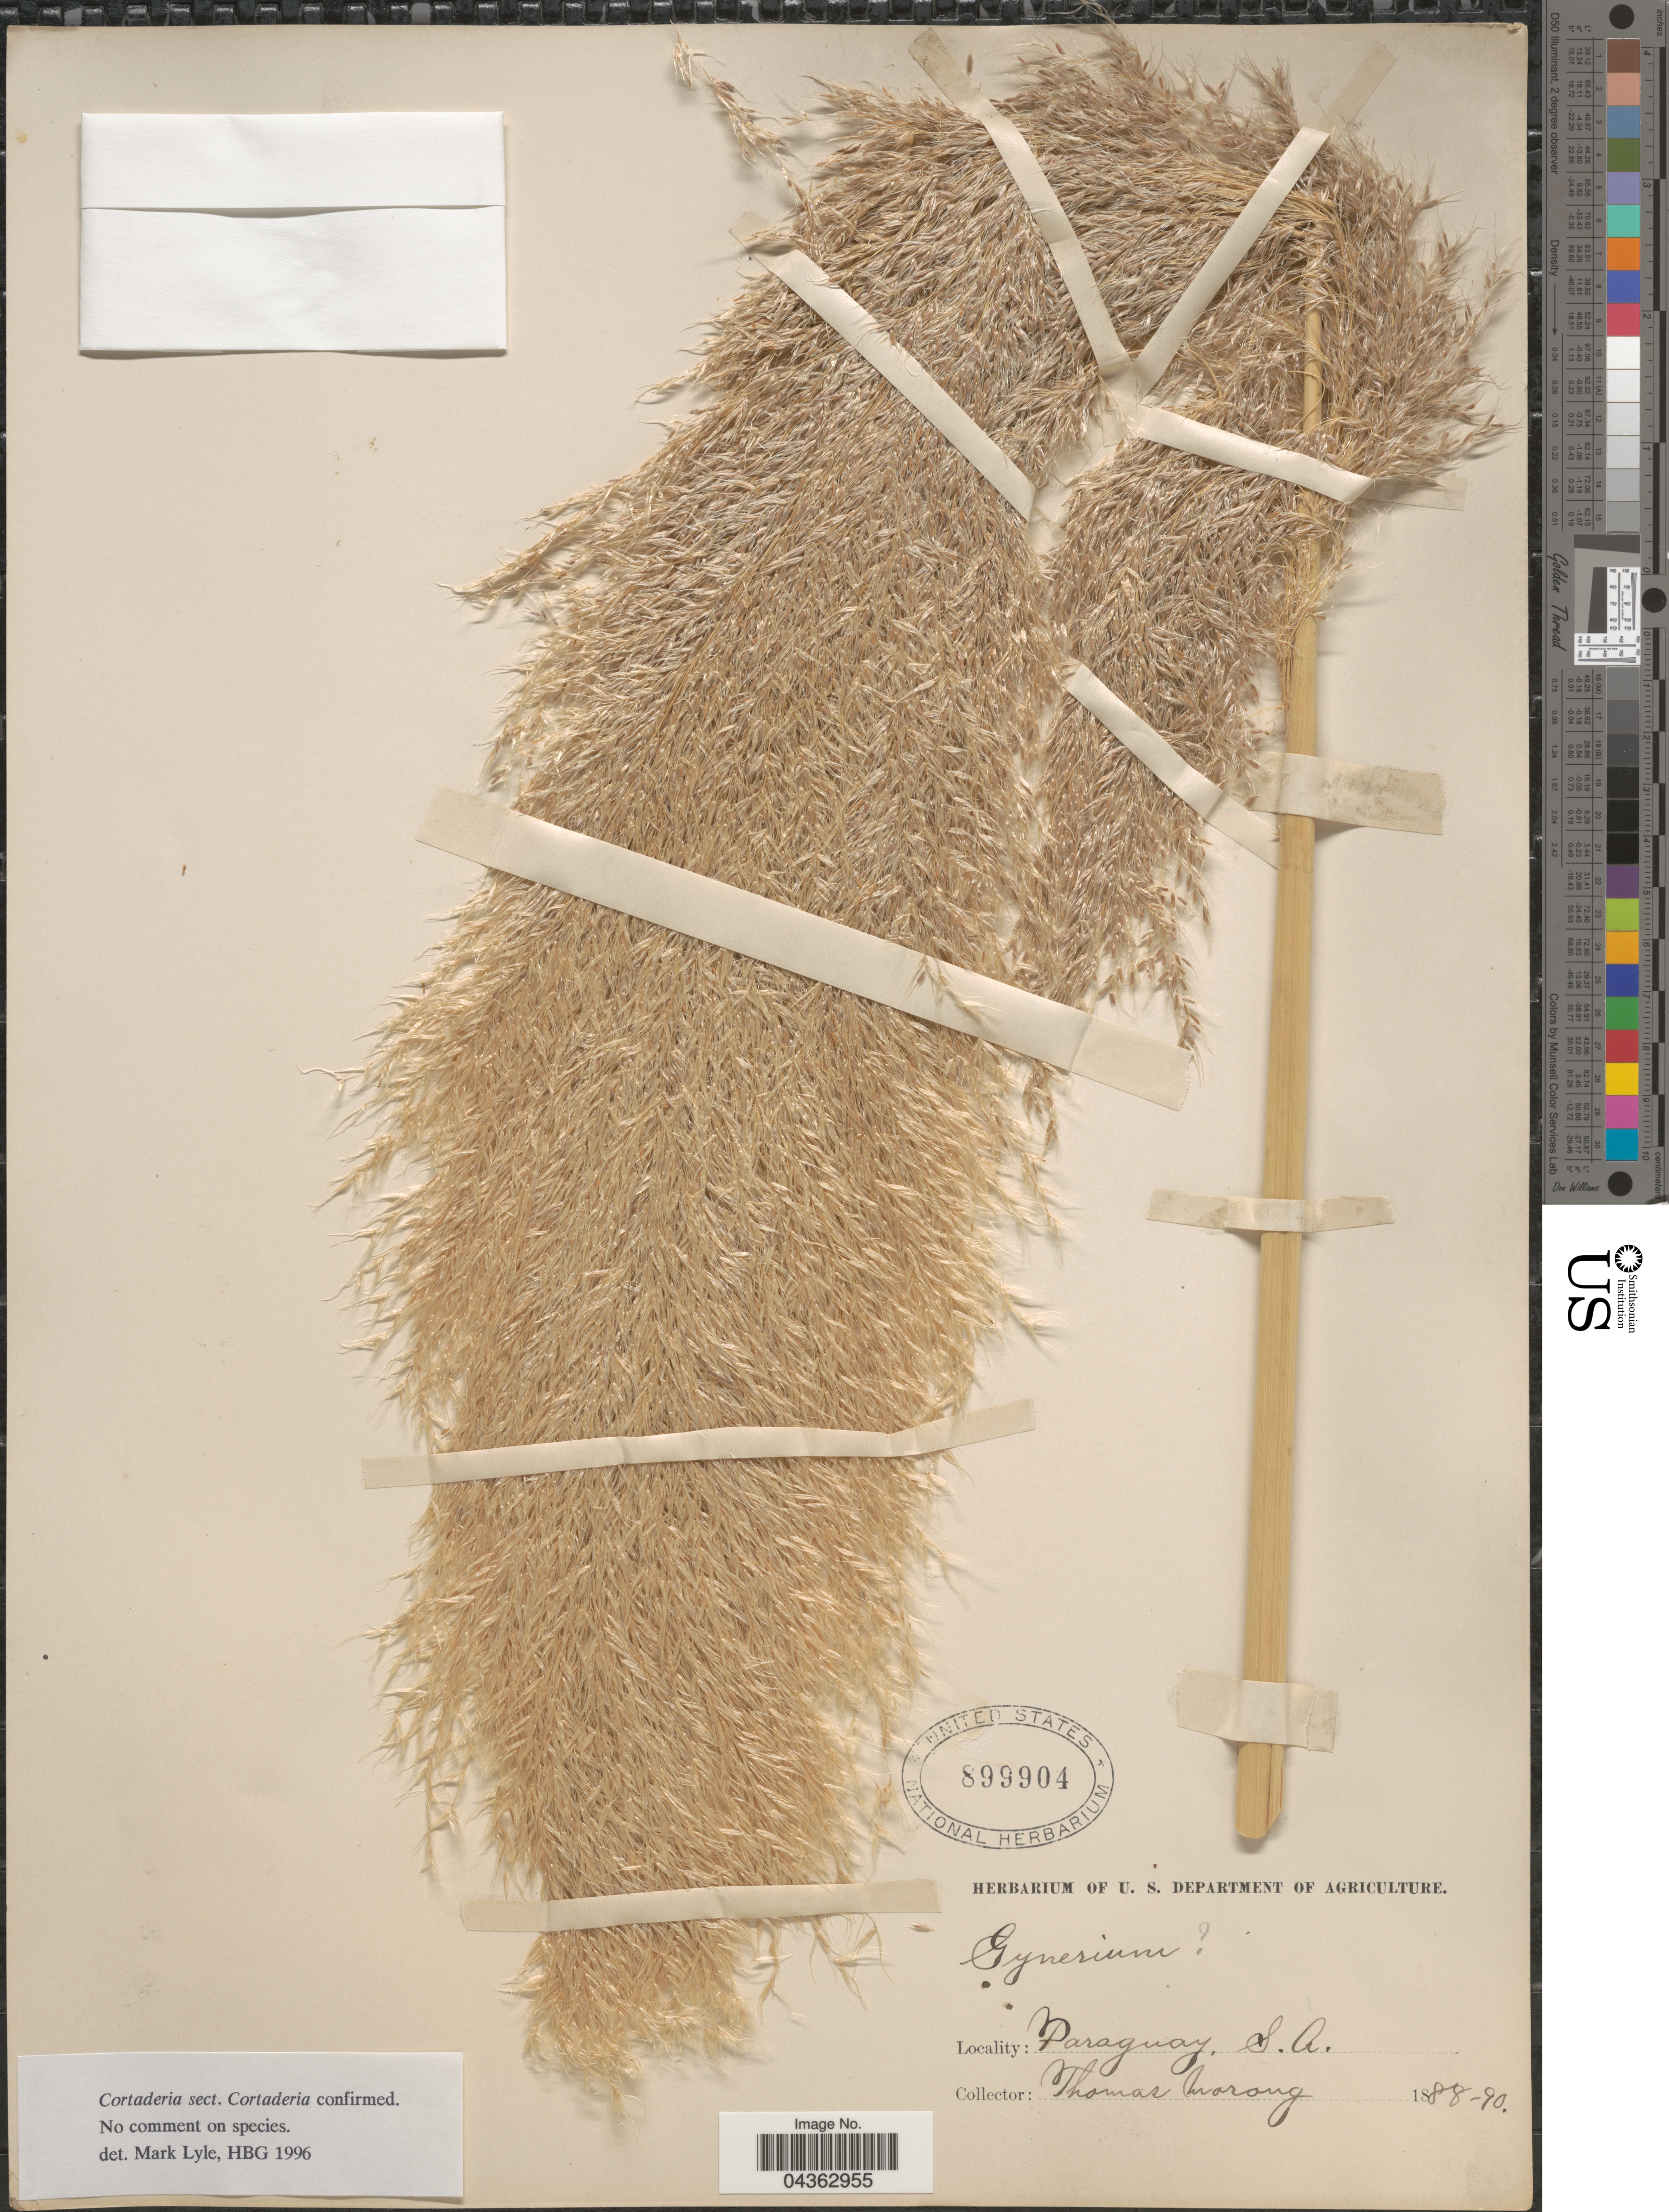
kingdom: Plantae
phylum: Tracheophyta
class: Liliopsida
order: Poales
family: Poaceae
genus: Cortaderia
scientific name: Cortaderia sp.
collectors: ex herb. T. Morong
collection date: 1888/1890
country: Paraguay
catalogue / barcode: US 899904